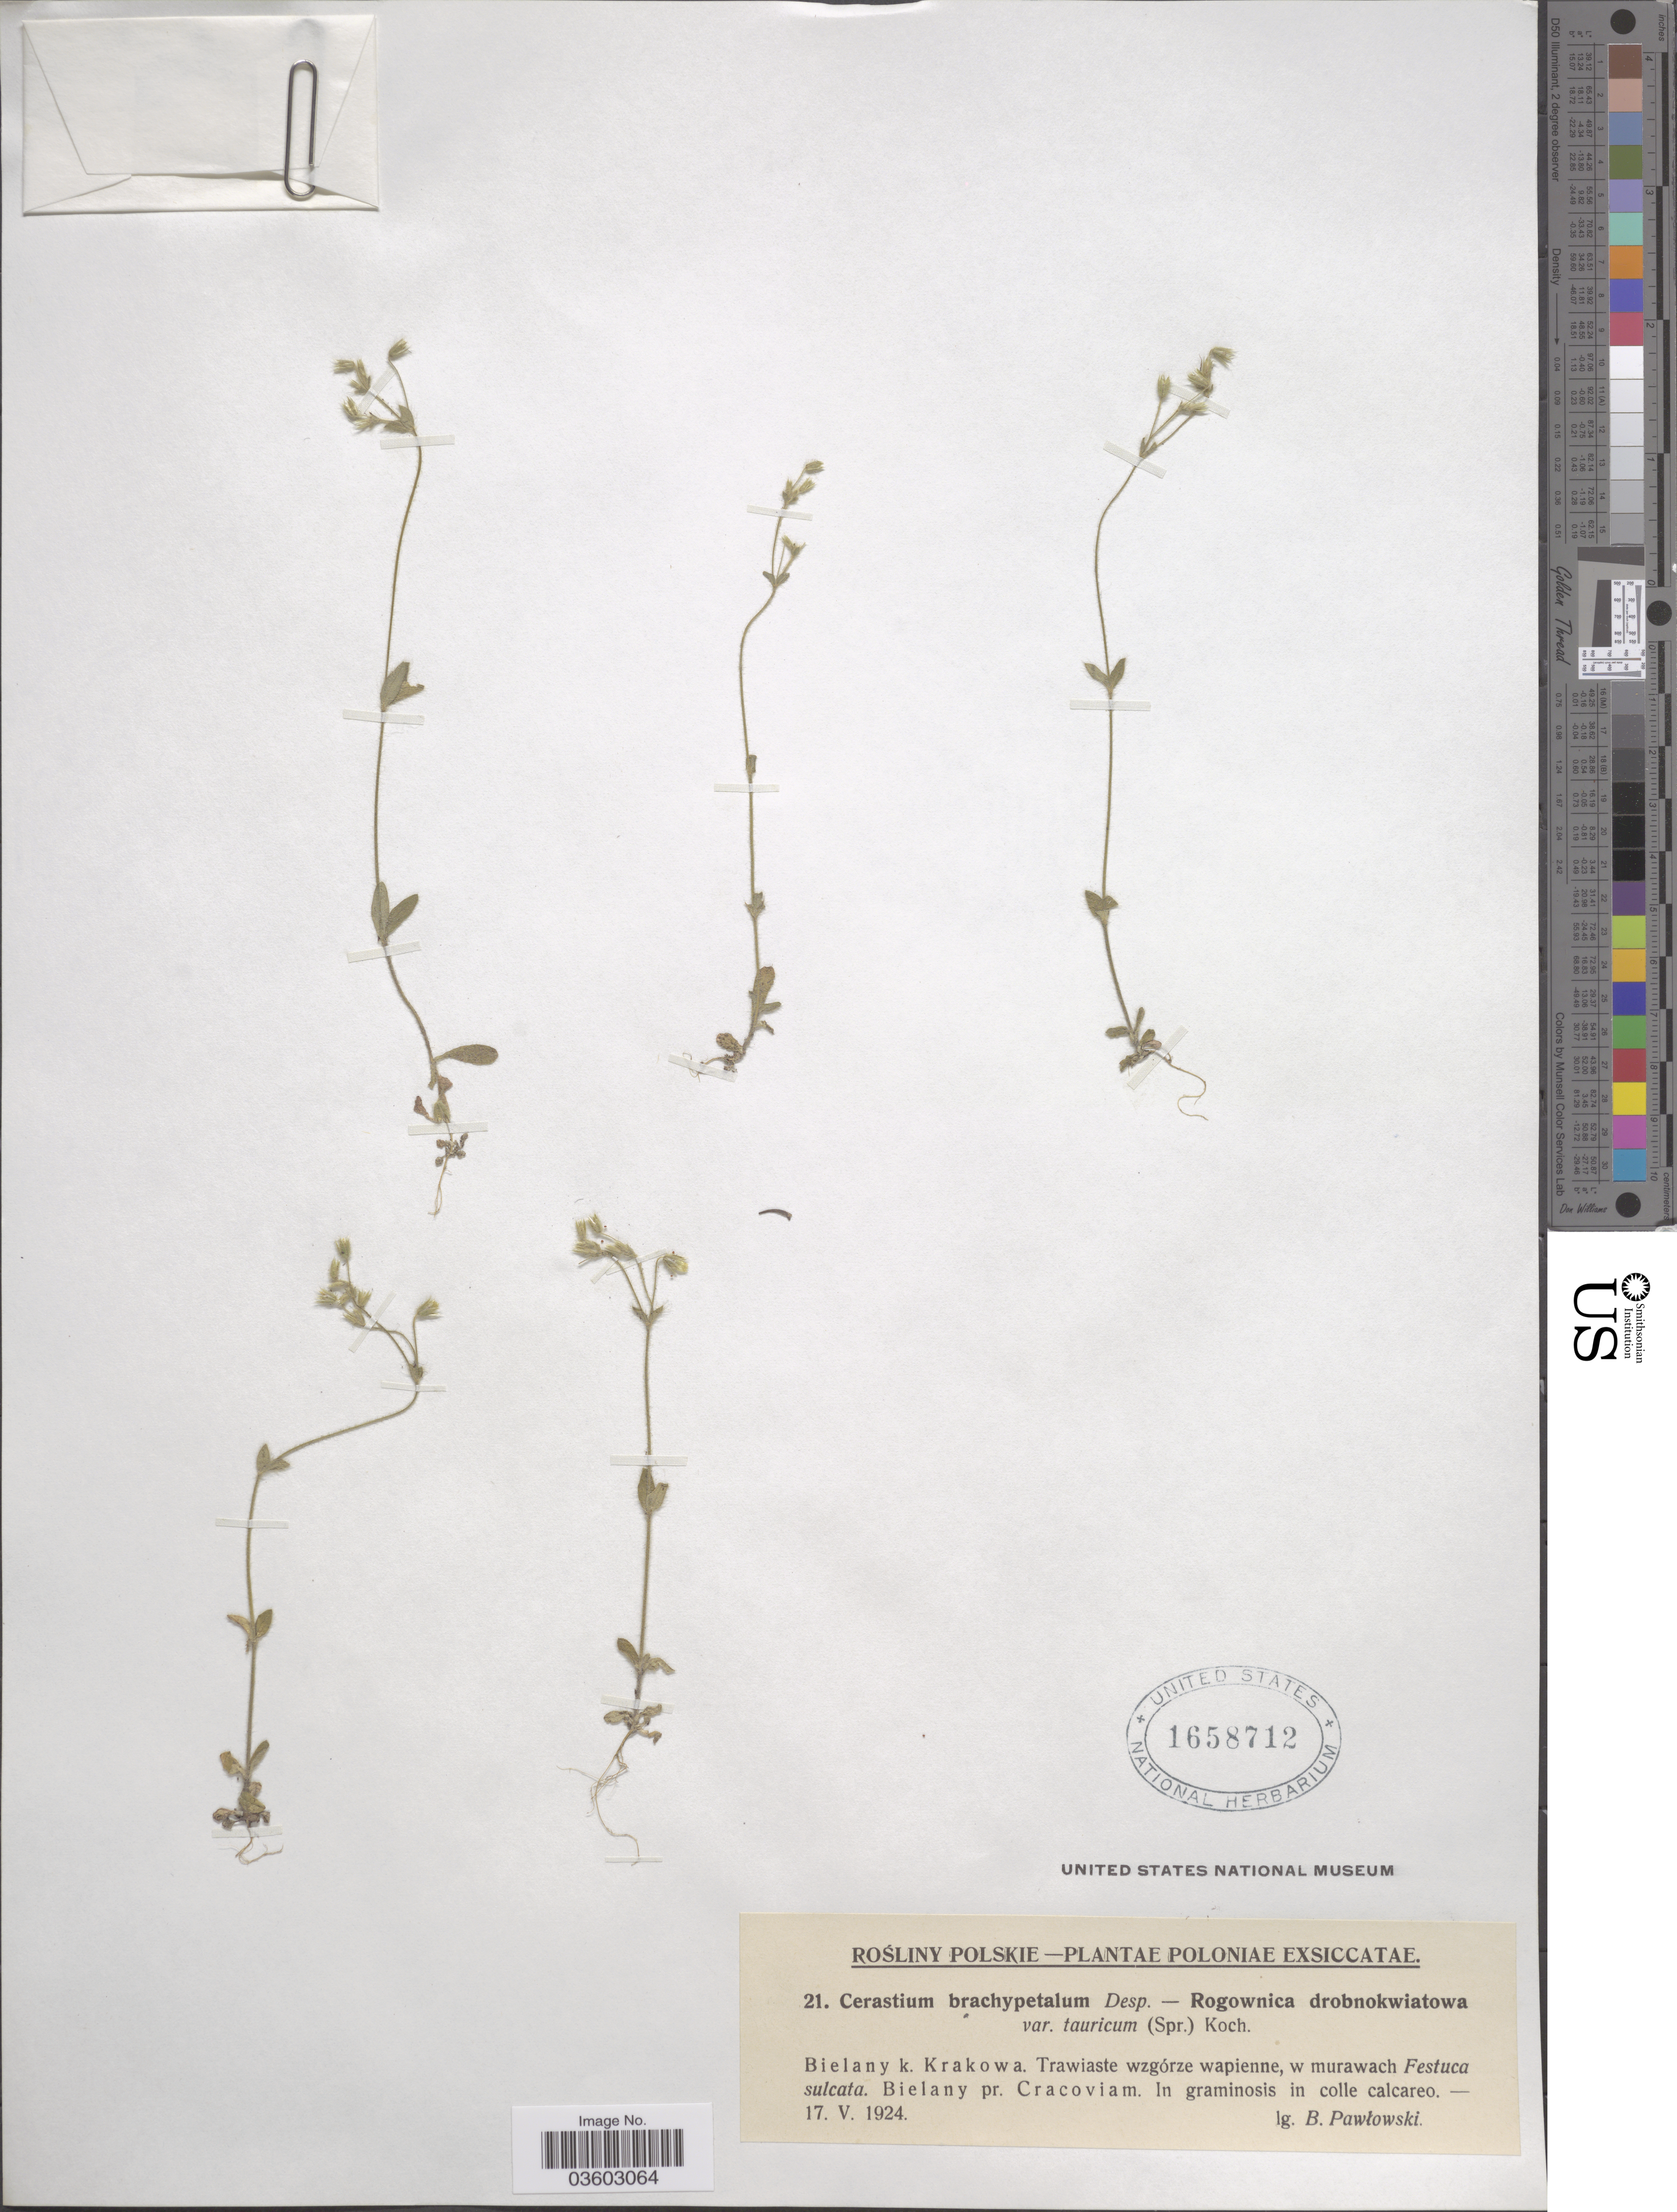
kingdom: Plantae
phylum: Tracheophyta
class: Magnoliopsida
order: Caryophyllales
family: Caryophyllaceae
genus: Cerastium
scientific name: Cerastium brachypetalum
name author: Pers.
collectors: B. Pawlowski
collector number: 21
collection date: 1924-05-17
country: Poland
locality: Bielany k. Krakowa. Bielany pr. Cracoviam.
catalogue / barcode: US 1658712